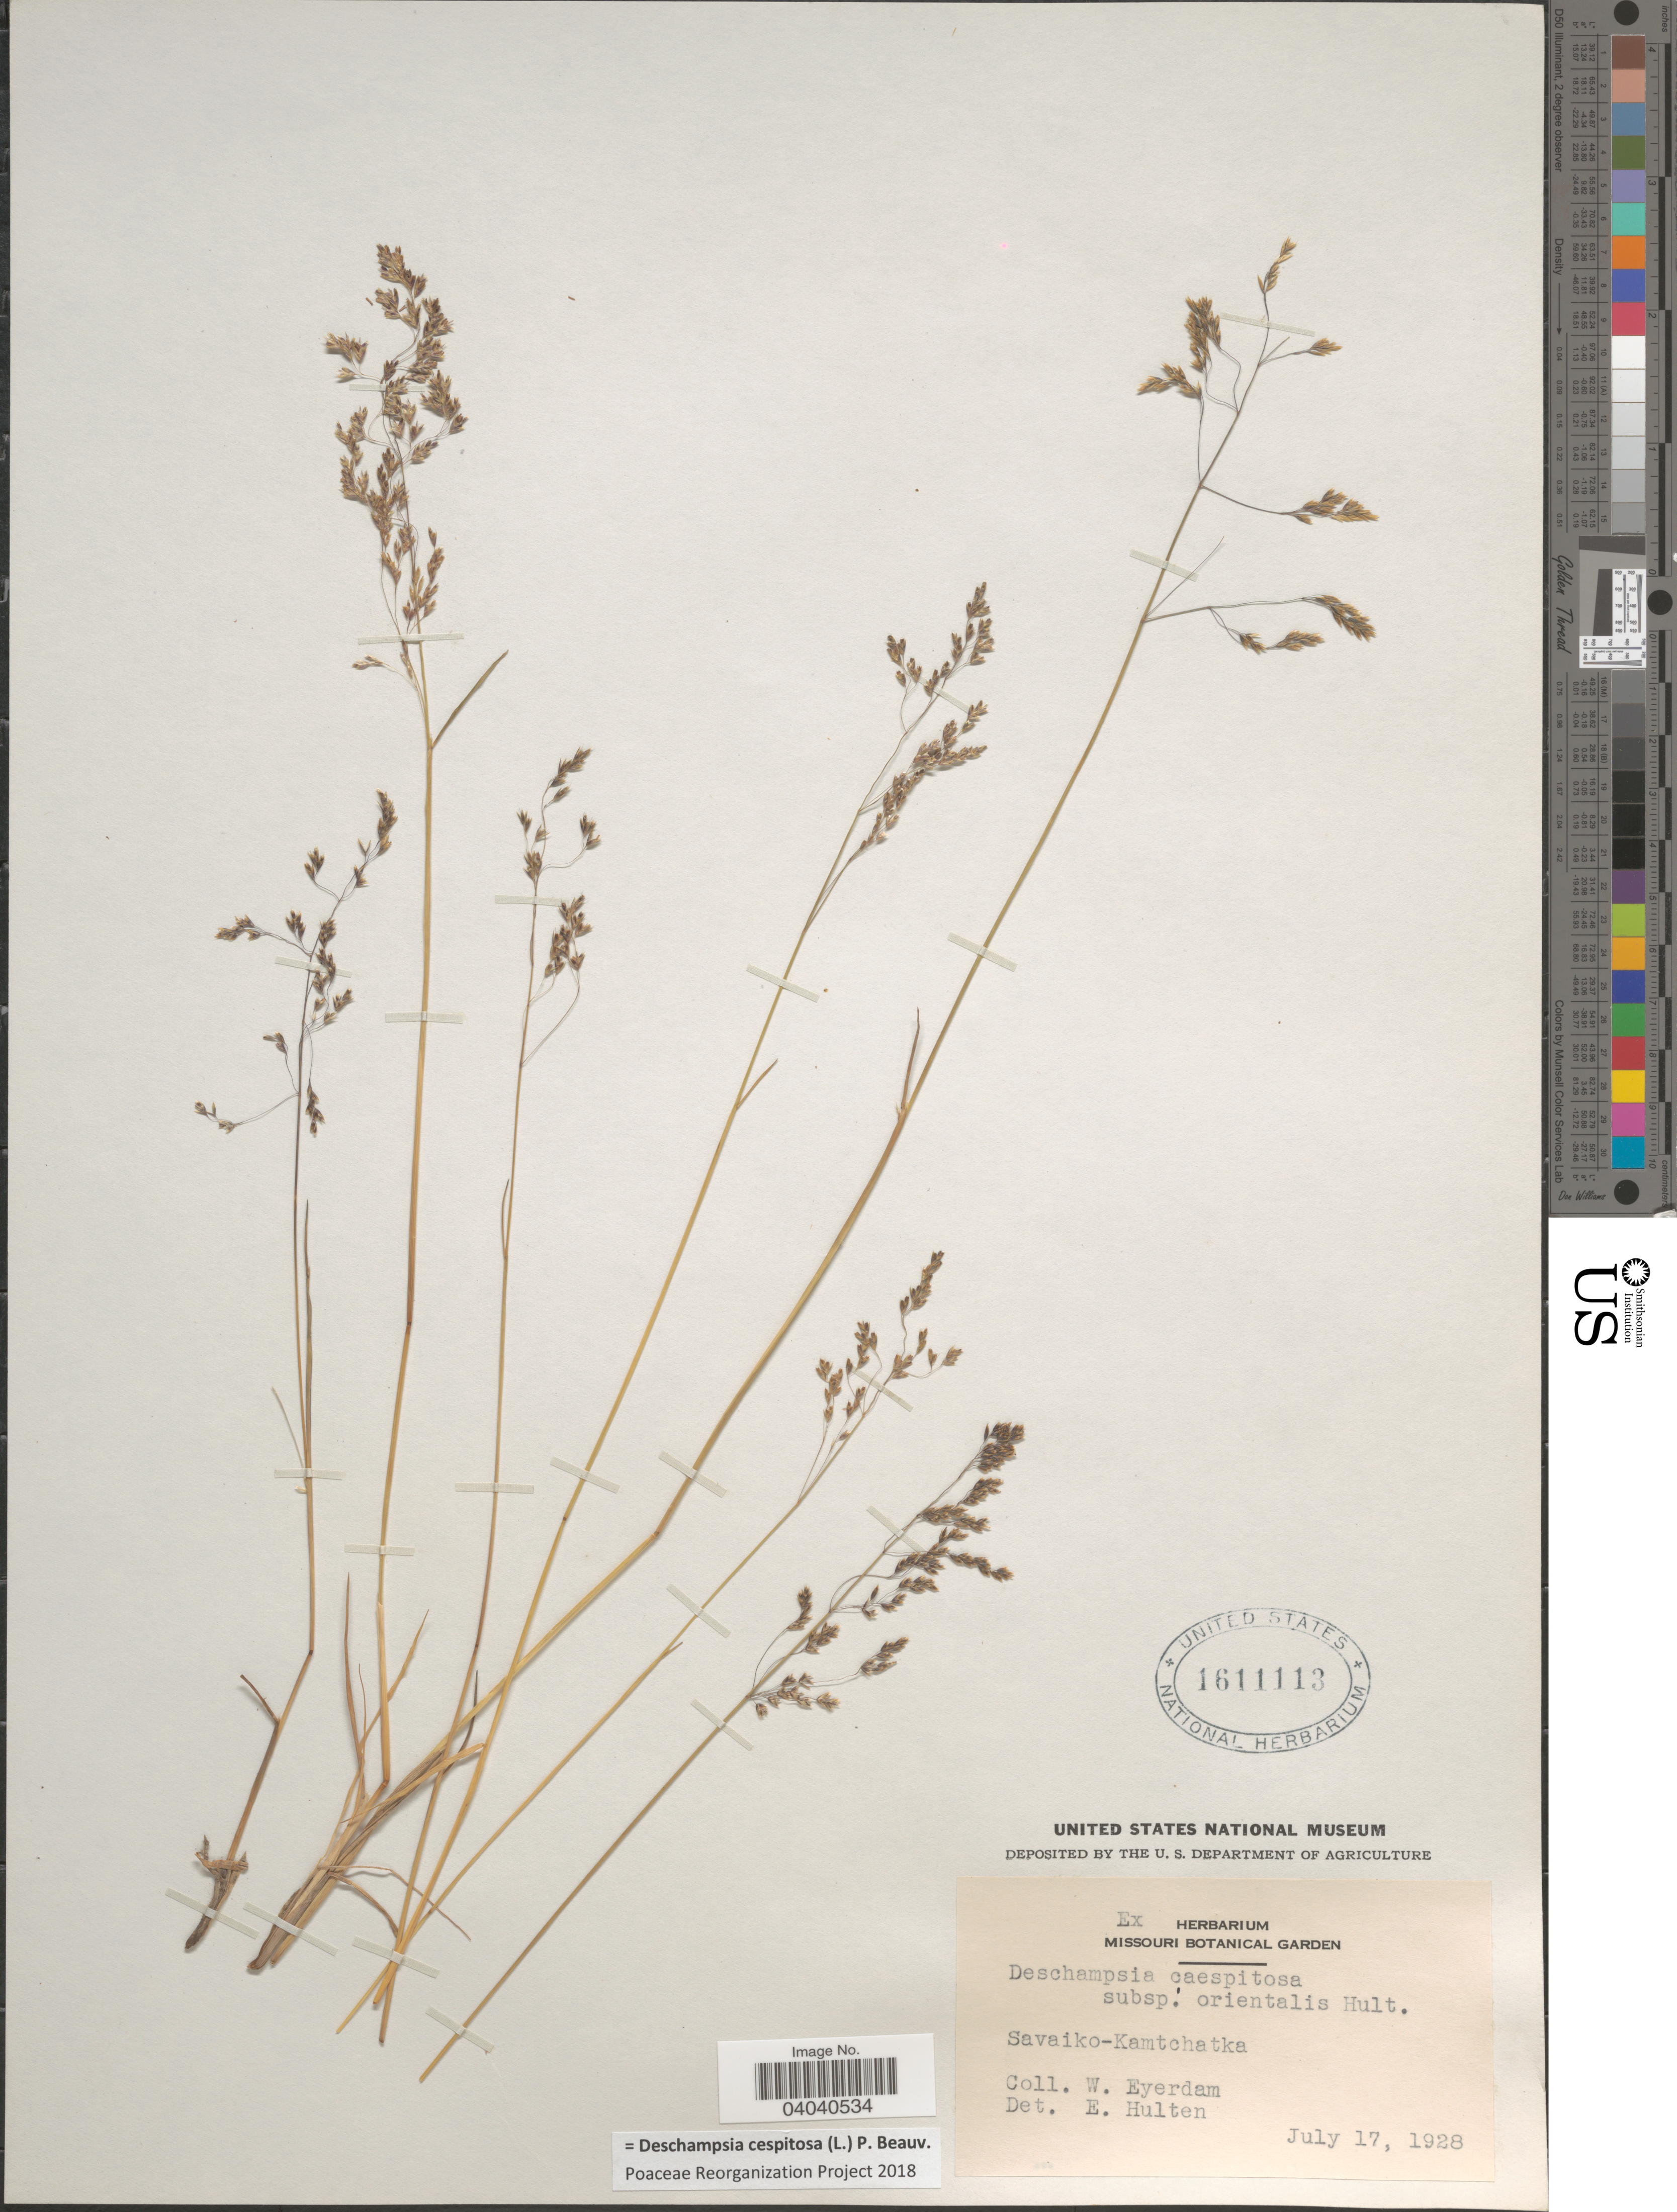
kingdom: Plantae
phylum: Tracheophyta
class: Liliopsida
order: Poales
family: Poaceae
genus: Deschampsia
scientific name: Deschampsia cespitosa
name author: (L.) P. Beauv.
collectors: W. J. Eyerdam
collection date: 1928-07-17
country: Russian Federation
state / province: Kamchatka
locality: Savaiko-Kamtchatka.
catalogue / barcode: US 1611113